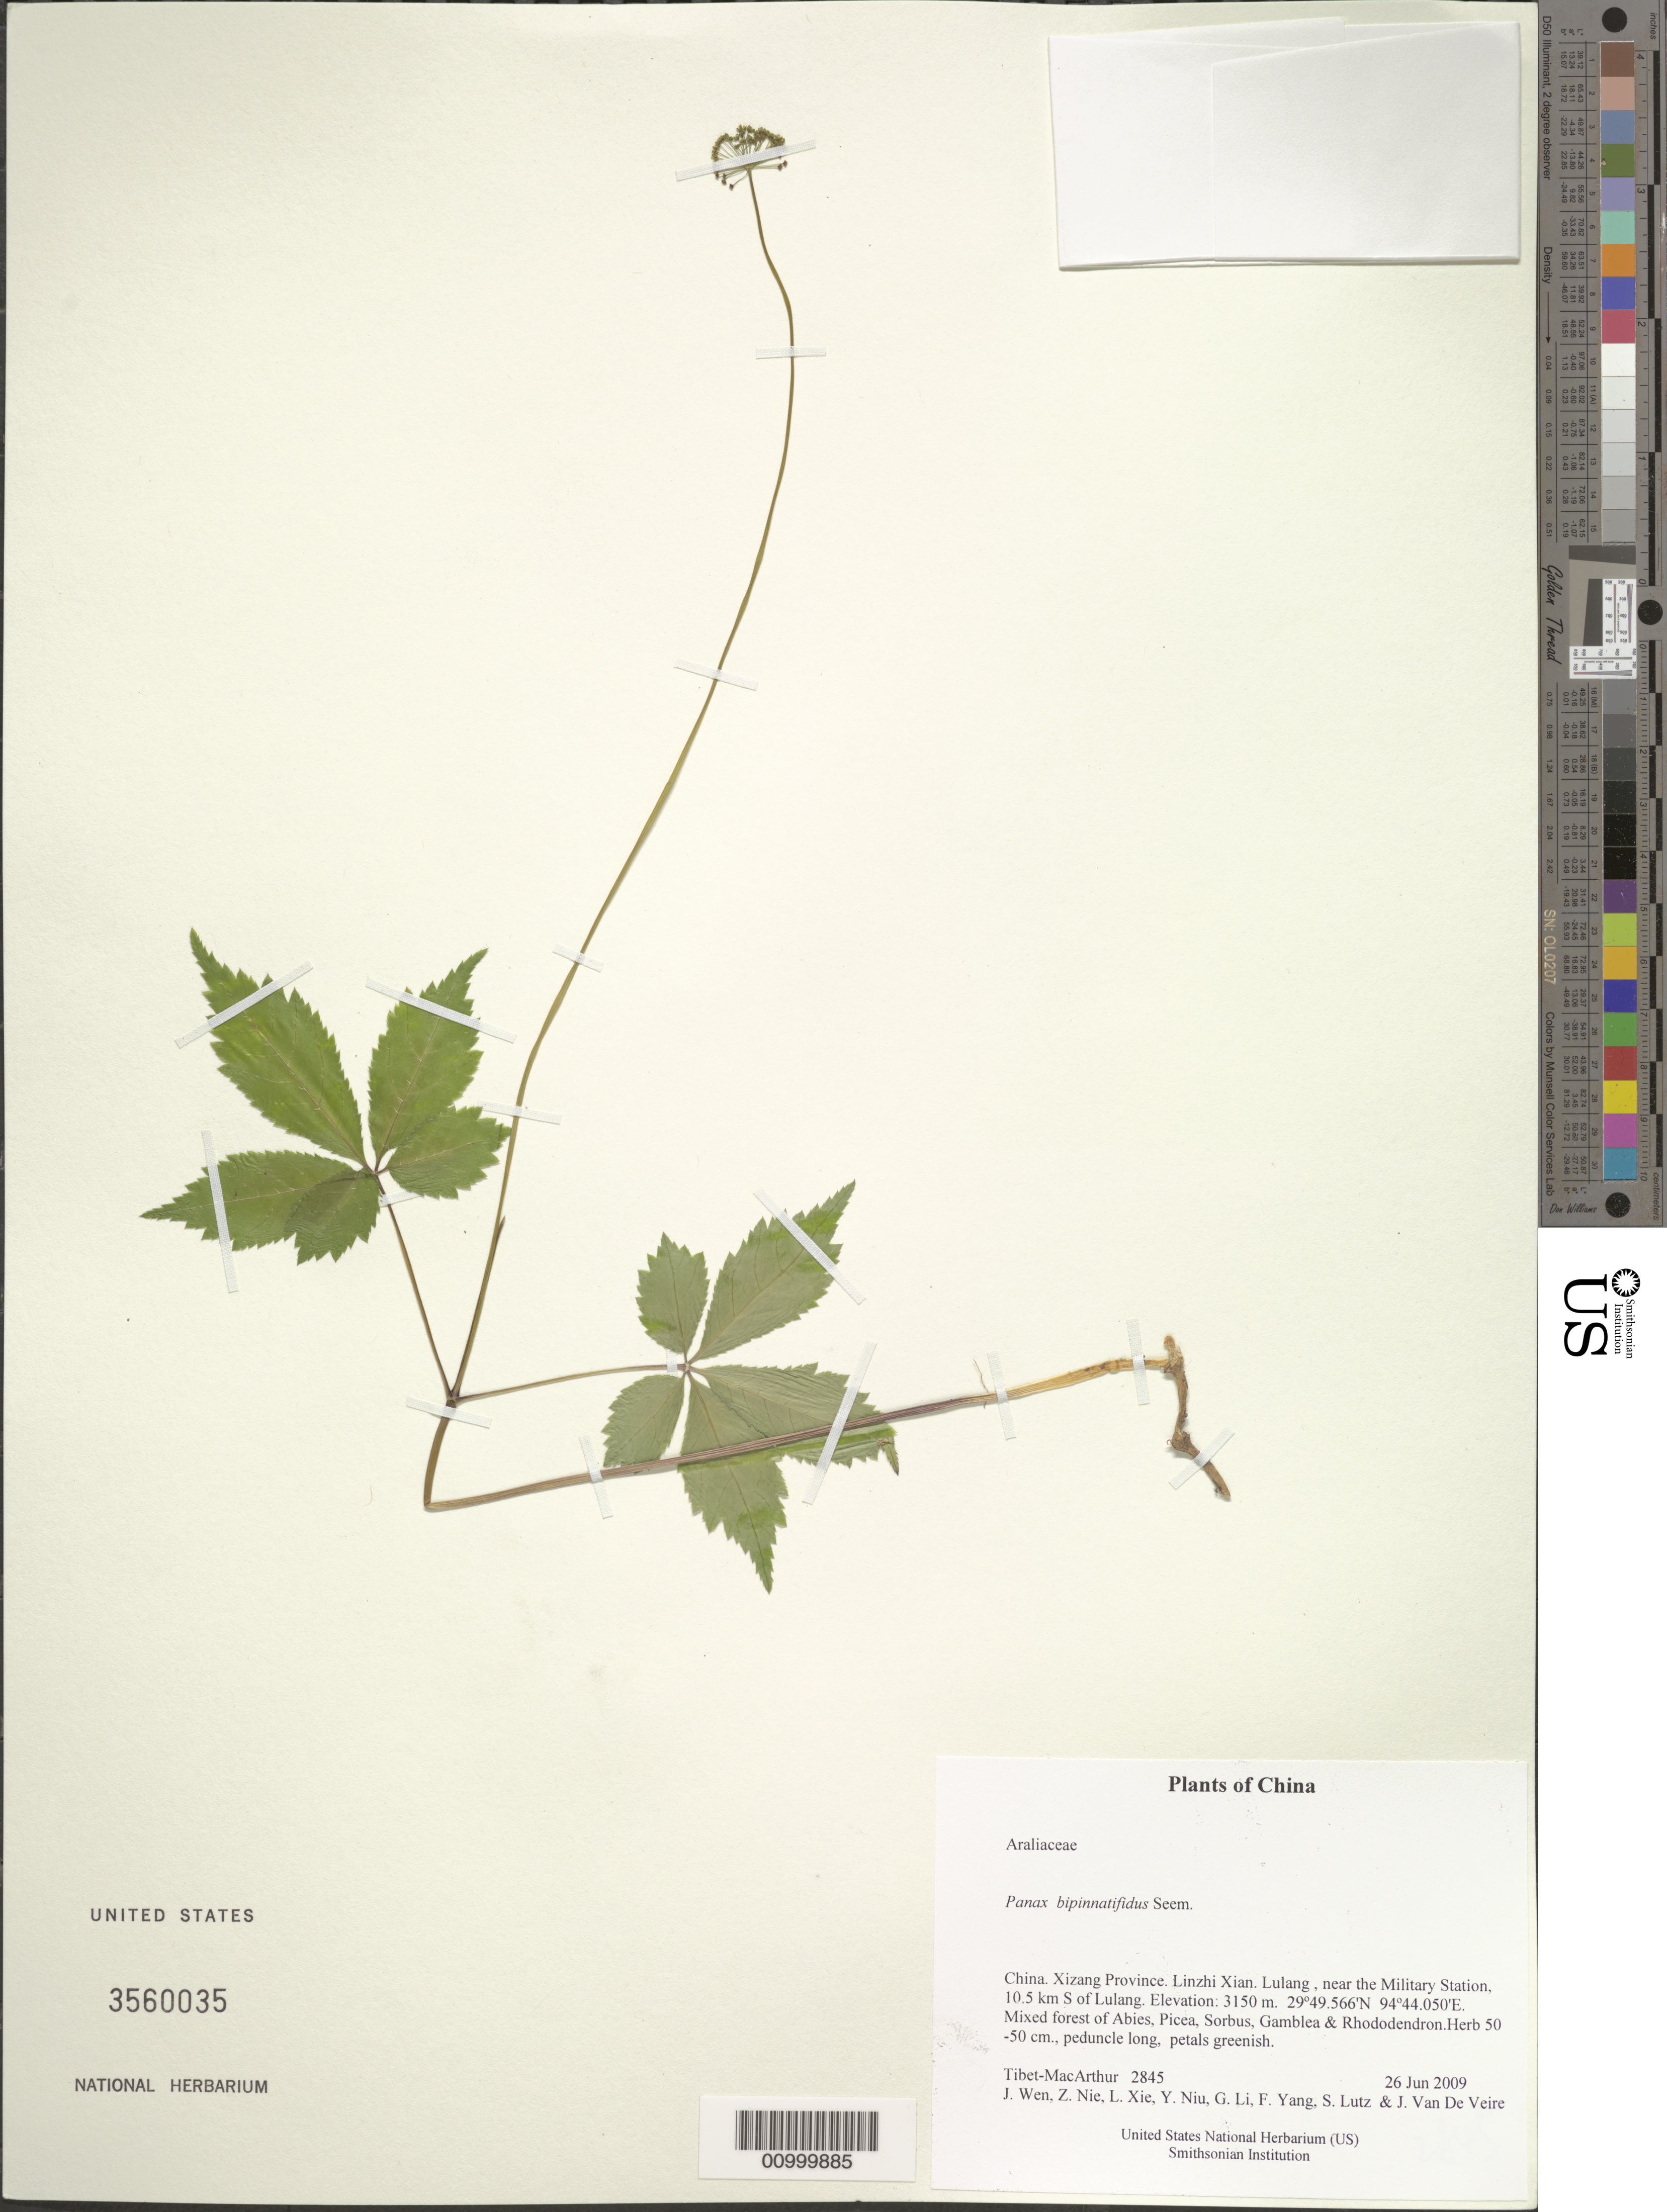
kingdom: Plantae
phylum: Tracheophyta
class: Magnoliopsida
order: Apiales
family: Araliaceae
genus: Panax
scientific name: Panax bipinnatifidus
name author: Seem.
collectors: Tibet-MacArthur, J. Wen, Z. Nie, L. Xie, Y. Niu, G. Li, F. Yang, S. Lutz & J. Van De Veire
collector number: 2845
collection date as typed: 26 Jun 2009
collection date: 2009-06-26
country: China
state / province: Xizang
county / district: Linzhi Xian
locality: Lulang , near the Military Station, 10.5 km S of Lulang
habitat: Mixed forest of Abies, Picea, Sorbus, Gamblea & Rhododendron.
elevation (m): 3150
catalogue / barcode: US 3560035